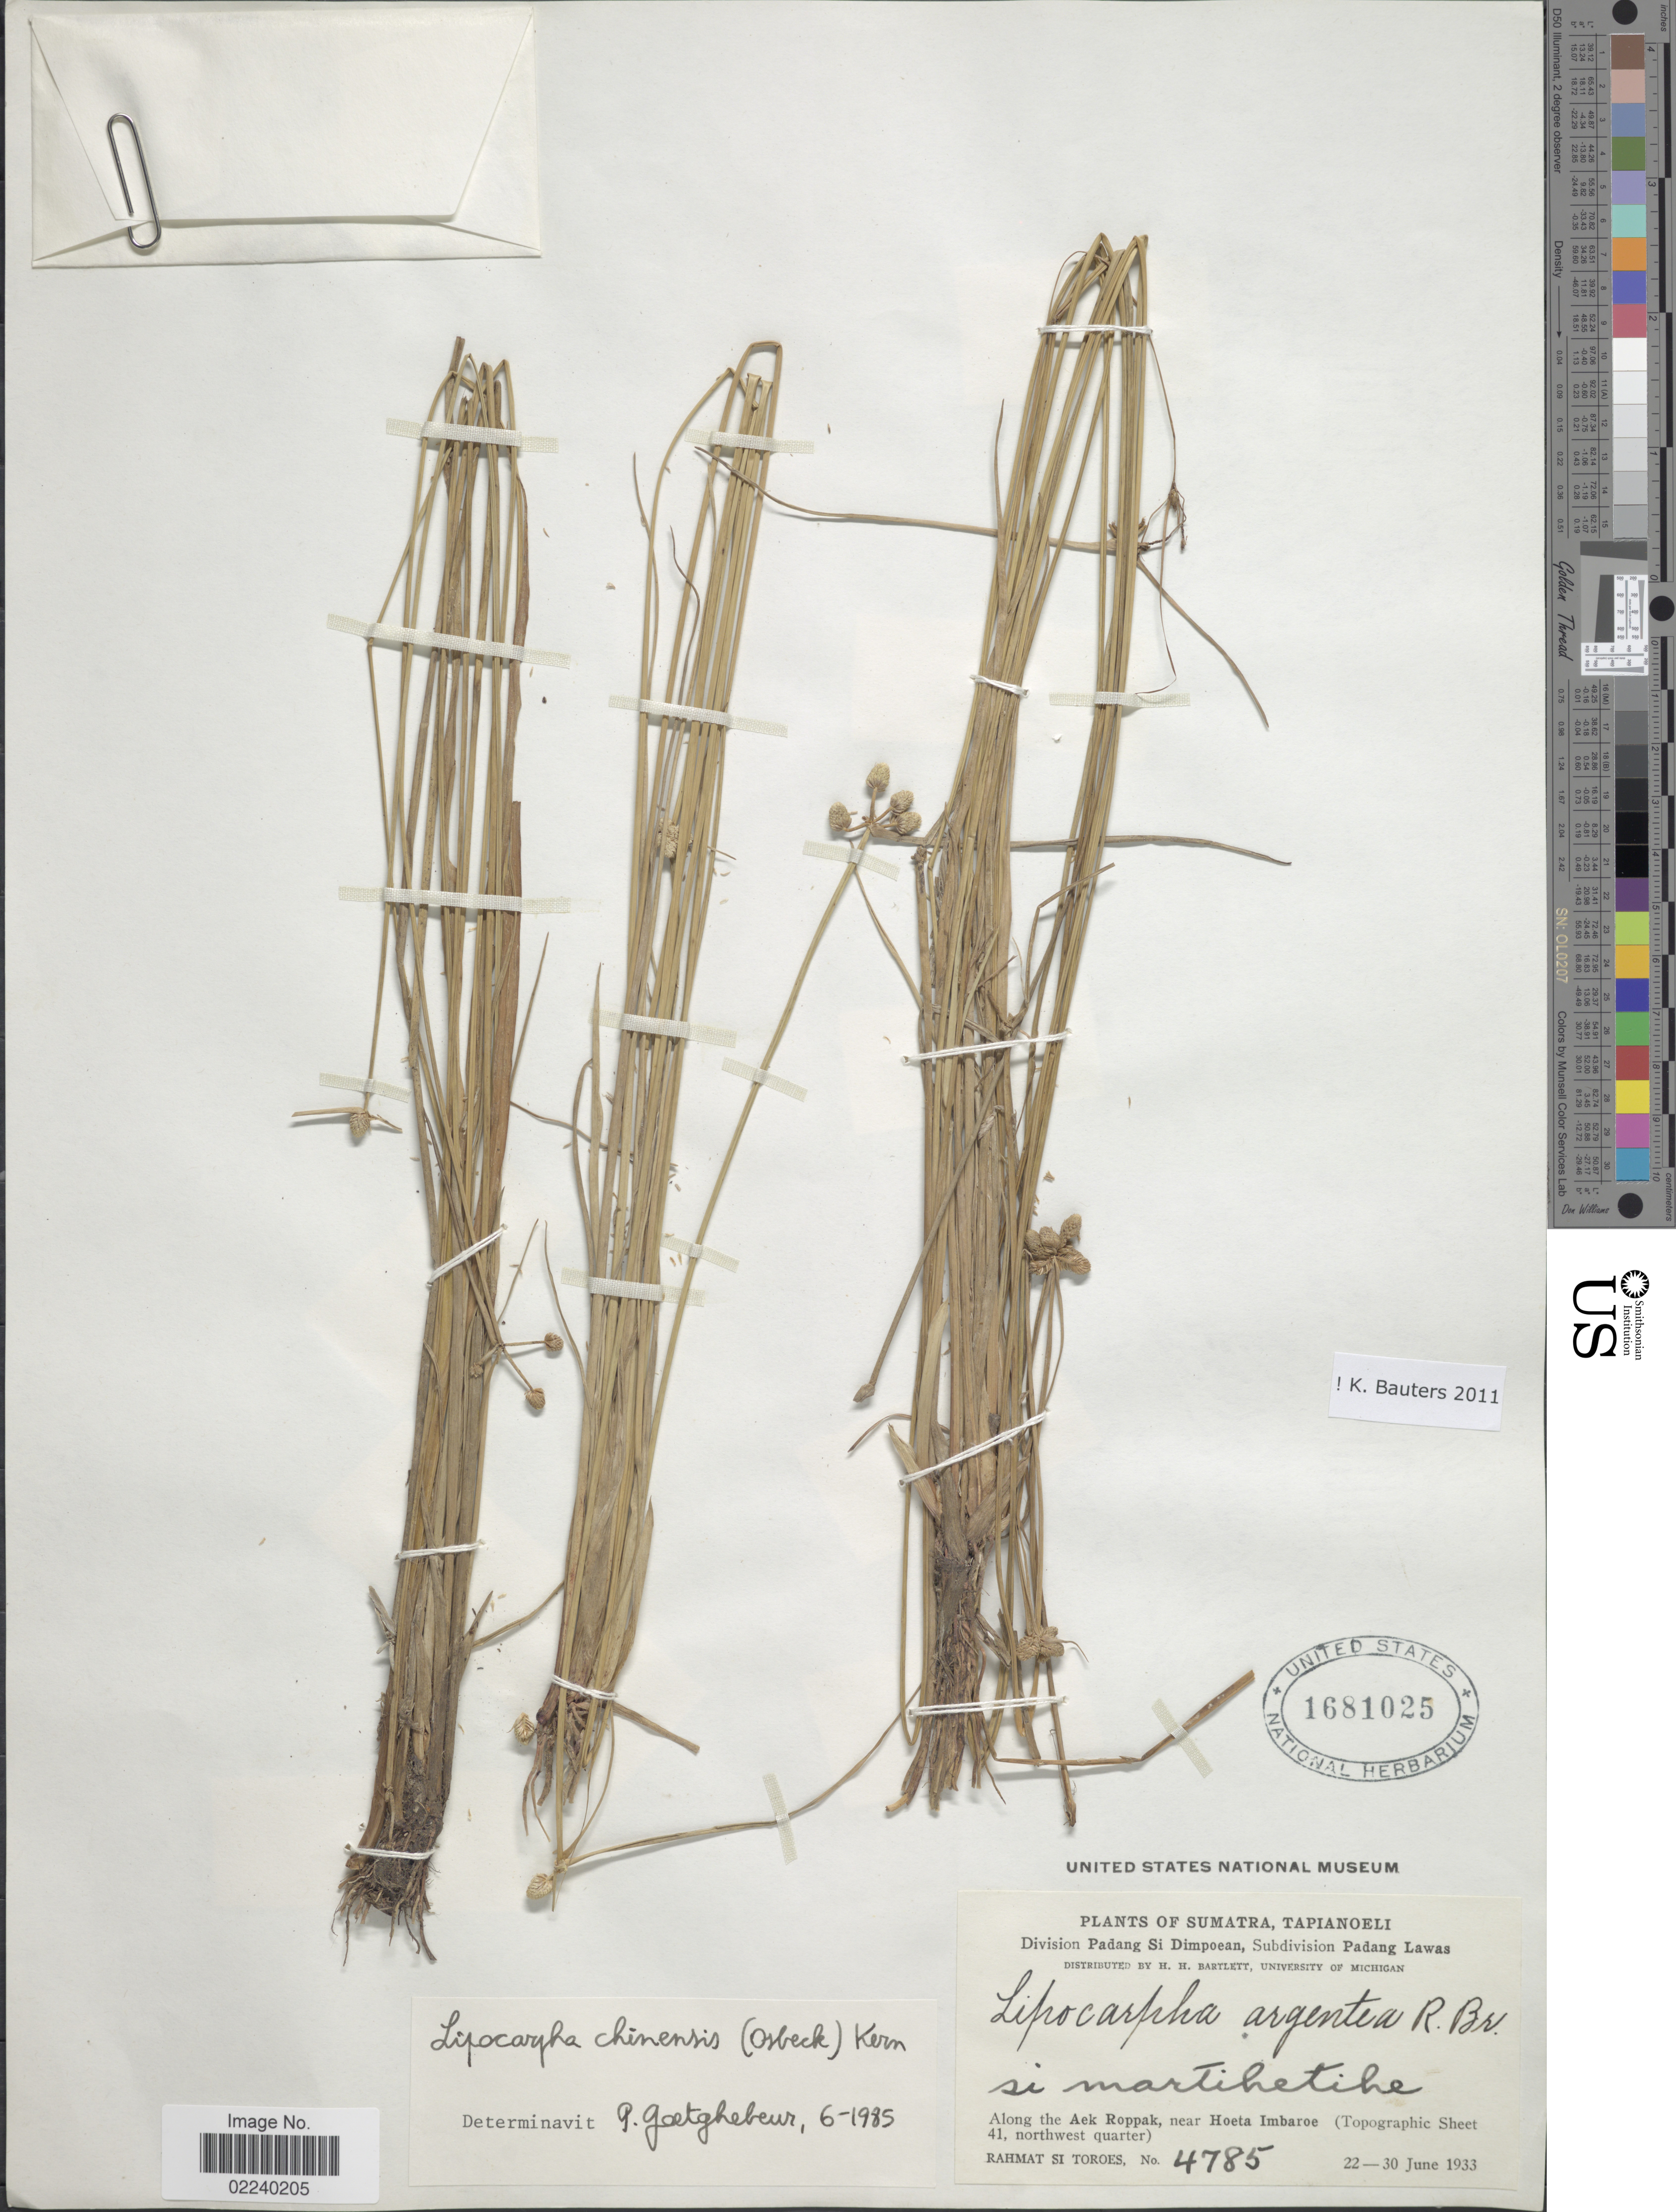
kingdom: Plantae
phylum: Tracheophyta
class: Liliopsida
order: Poales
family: Cyperaceae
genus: Cyperus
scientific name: Cyperus albescens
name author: (Steud.) Larridon & Govaerts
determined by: Strong, M. T., (US), Smithsonian Institution - National Museum of Natural History (UNITED STATES)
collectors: Rahmat Si Boeea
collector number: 4785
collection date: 1933-06-22/1933-06-30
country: Indonesia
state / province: Sumatra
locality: Tapianoeli, Division Padang Si Dimpoean, Subdivision Padang Lawas, Along the Aek Roppak, near Hoeta Imbaroe (Topographic Sheet 41, northwest quarter)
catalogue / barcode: US 1681025